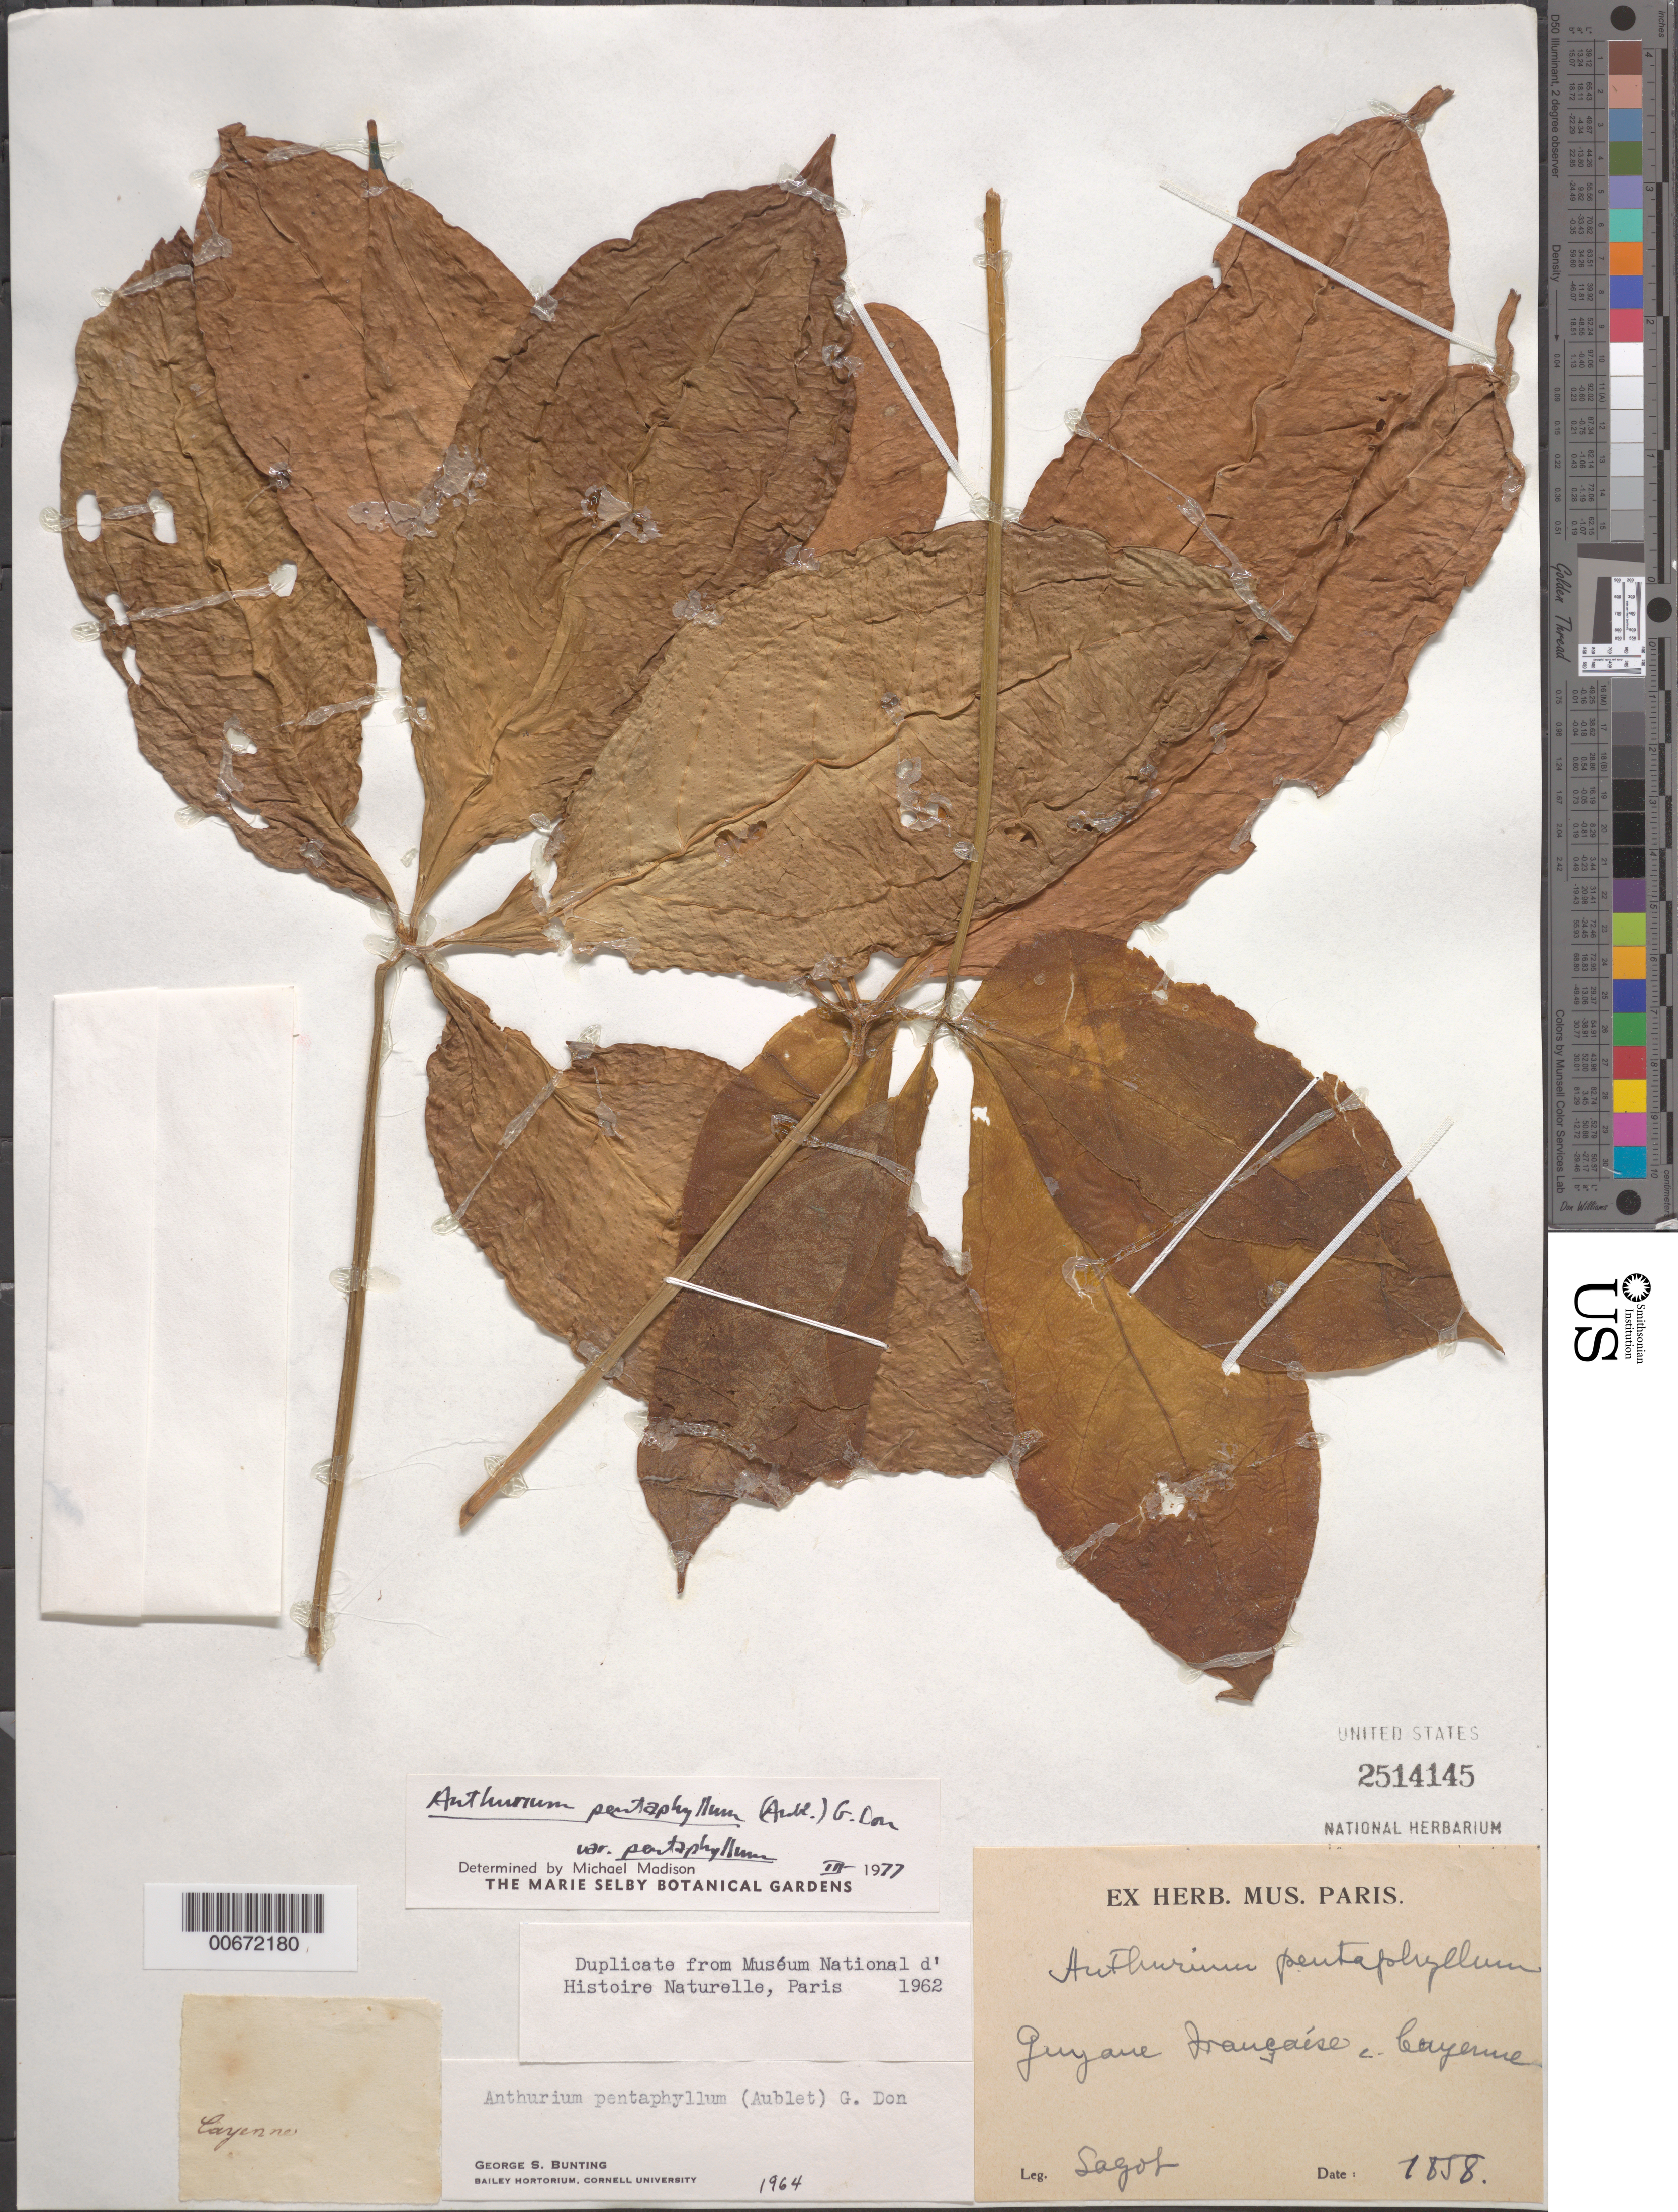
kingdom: Plantae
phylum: Tracheophyta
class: Liliopsida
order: Alismatales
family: Araceae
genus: Anthurium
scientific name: Anthurium pentaphyllum var. pentaphyllum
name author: (Aubl.) G. Don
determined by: Madison, Michael T.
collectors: P. A. Sagot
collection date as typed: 1858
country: French Guiana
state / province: Cayenne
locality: Cayenne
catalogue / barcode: US 2514145